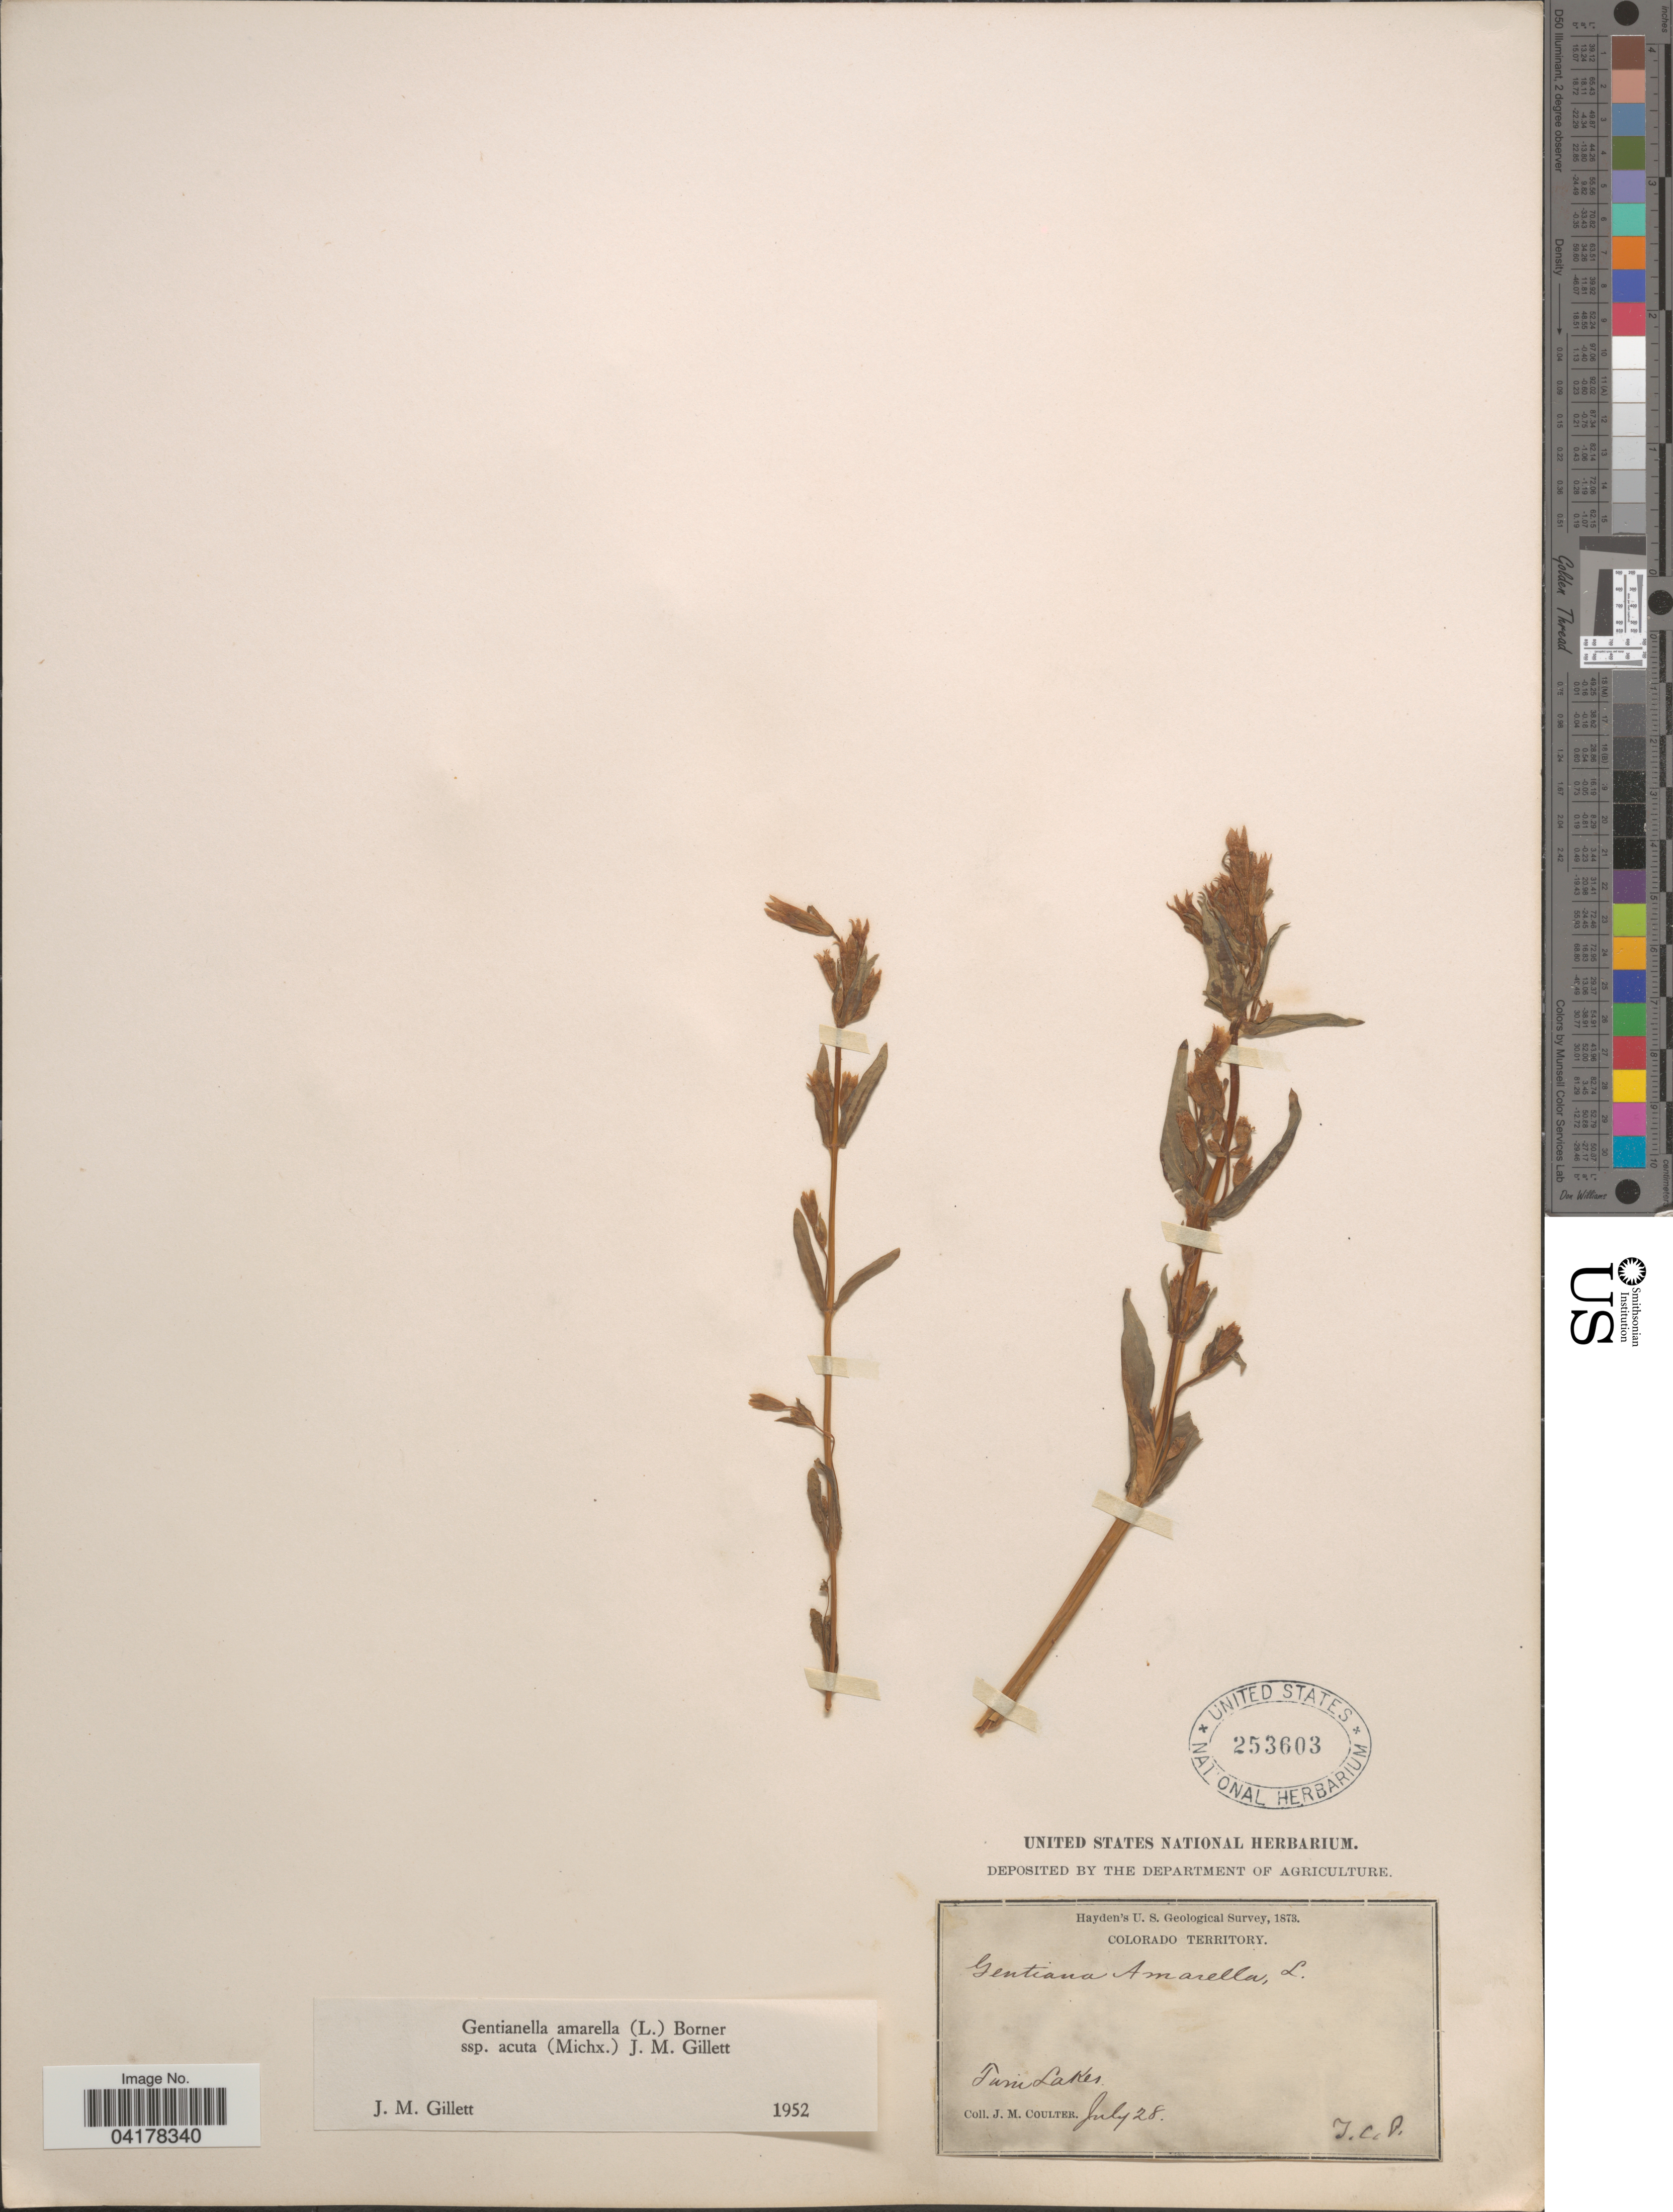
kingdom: Plantae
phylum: Tracheophyta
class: Magnoliopsida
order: Gentianales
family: Gentianaceae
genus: Gentianella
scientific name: Gentianella amarella subsp. acuta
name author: (Michx.) J.M. Gillett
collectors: J. M. Coulter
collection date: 1873-07-28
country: United States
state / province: Colorado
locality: Hayden's U. S. Geological Survey, 1873. Colorado Territory. Twin Lakes.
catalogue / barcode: US 253603